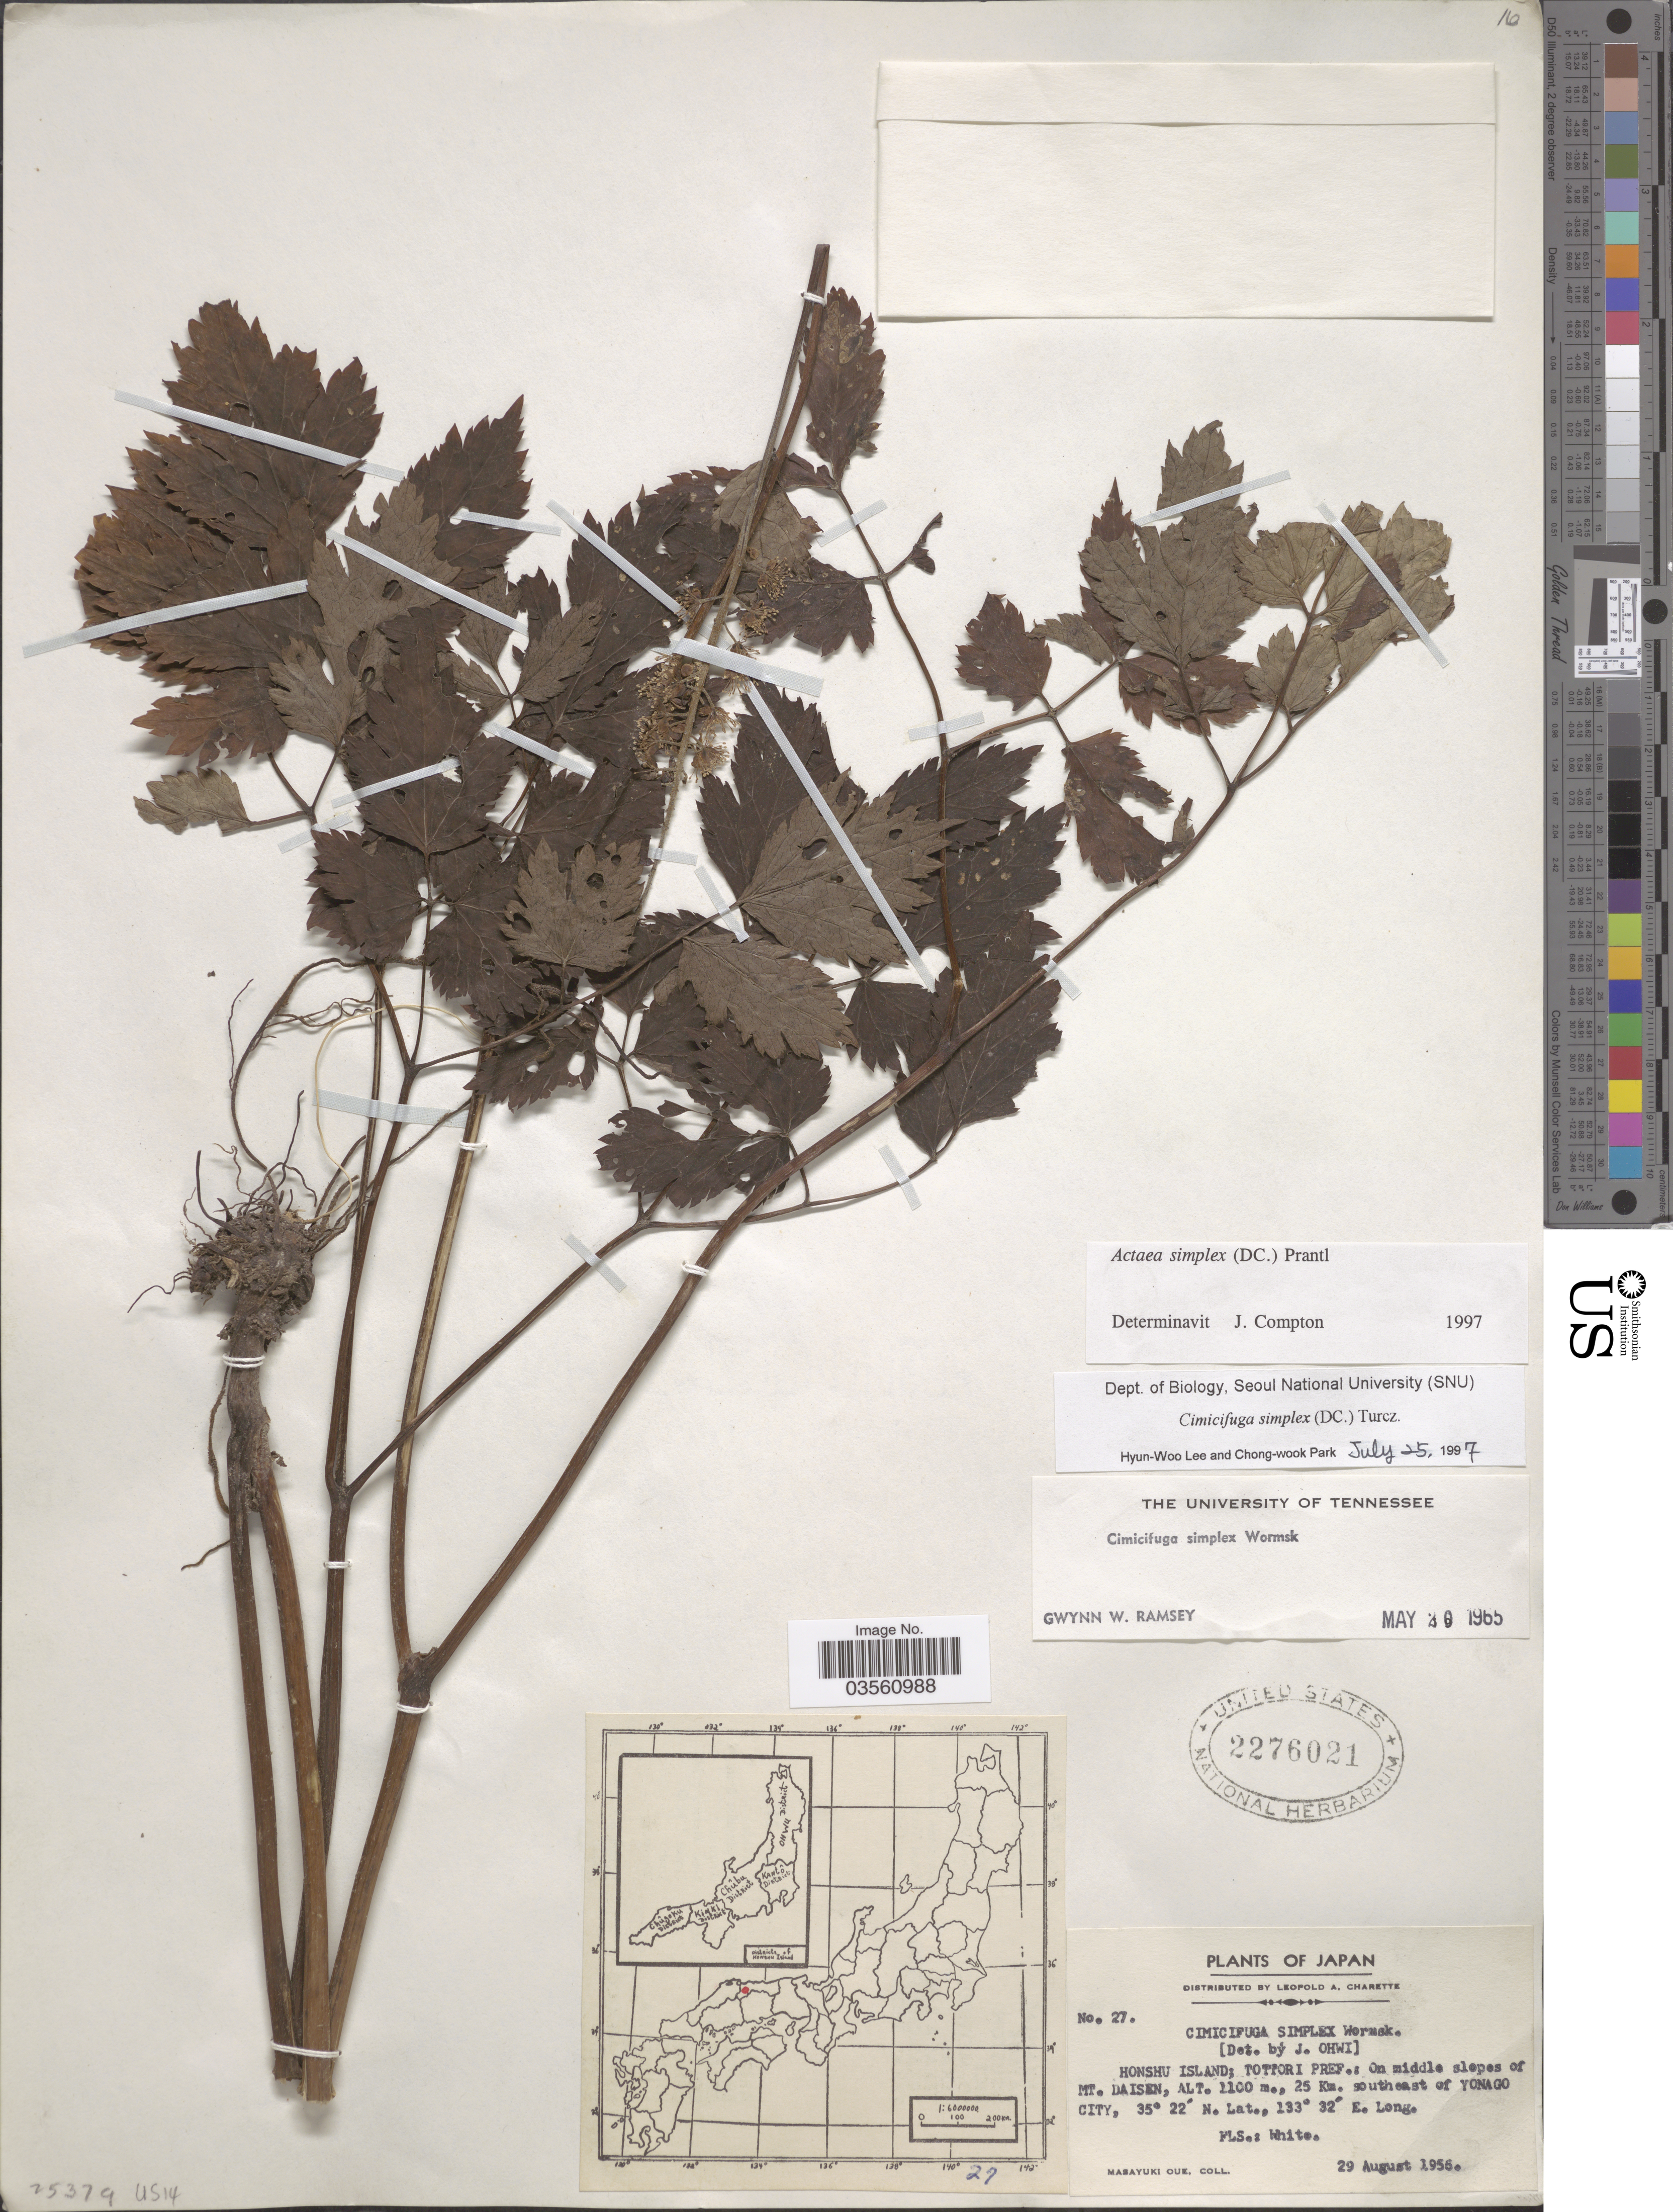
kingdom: Plantae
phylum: Tracheophyta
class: Magnoliopsida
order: Ranunculales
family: Ranunculaceae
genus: Actaea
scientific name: Actaea simplex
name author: (DC.) Wormsk. ex Prantl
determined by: Compton, J. A.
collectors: M. Oue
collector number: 27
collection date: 1956-08-29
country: Japan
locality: Honshu Island; Tottori Pref.: On middle slopes of Mt. Daisen, 25 Km. southeast of Yonago City.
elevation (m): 1100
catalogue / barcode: US 2276021